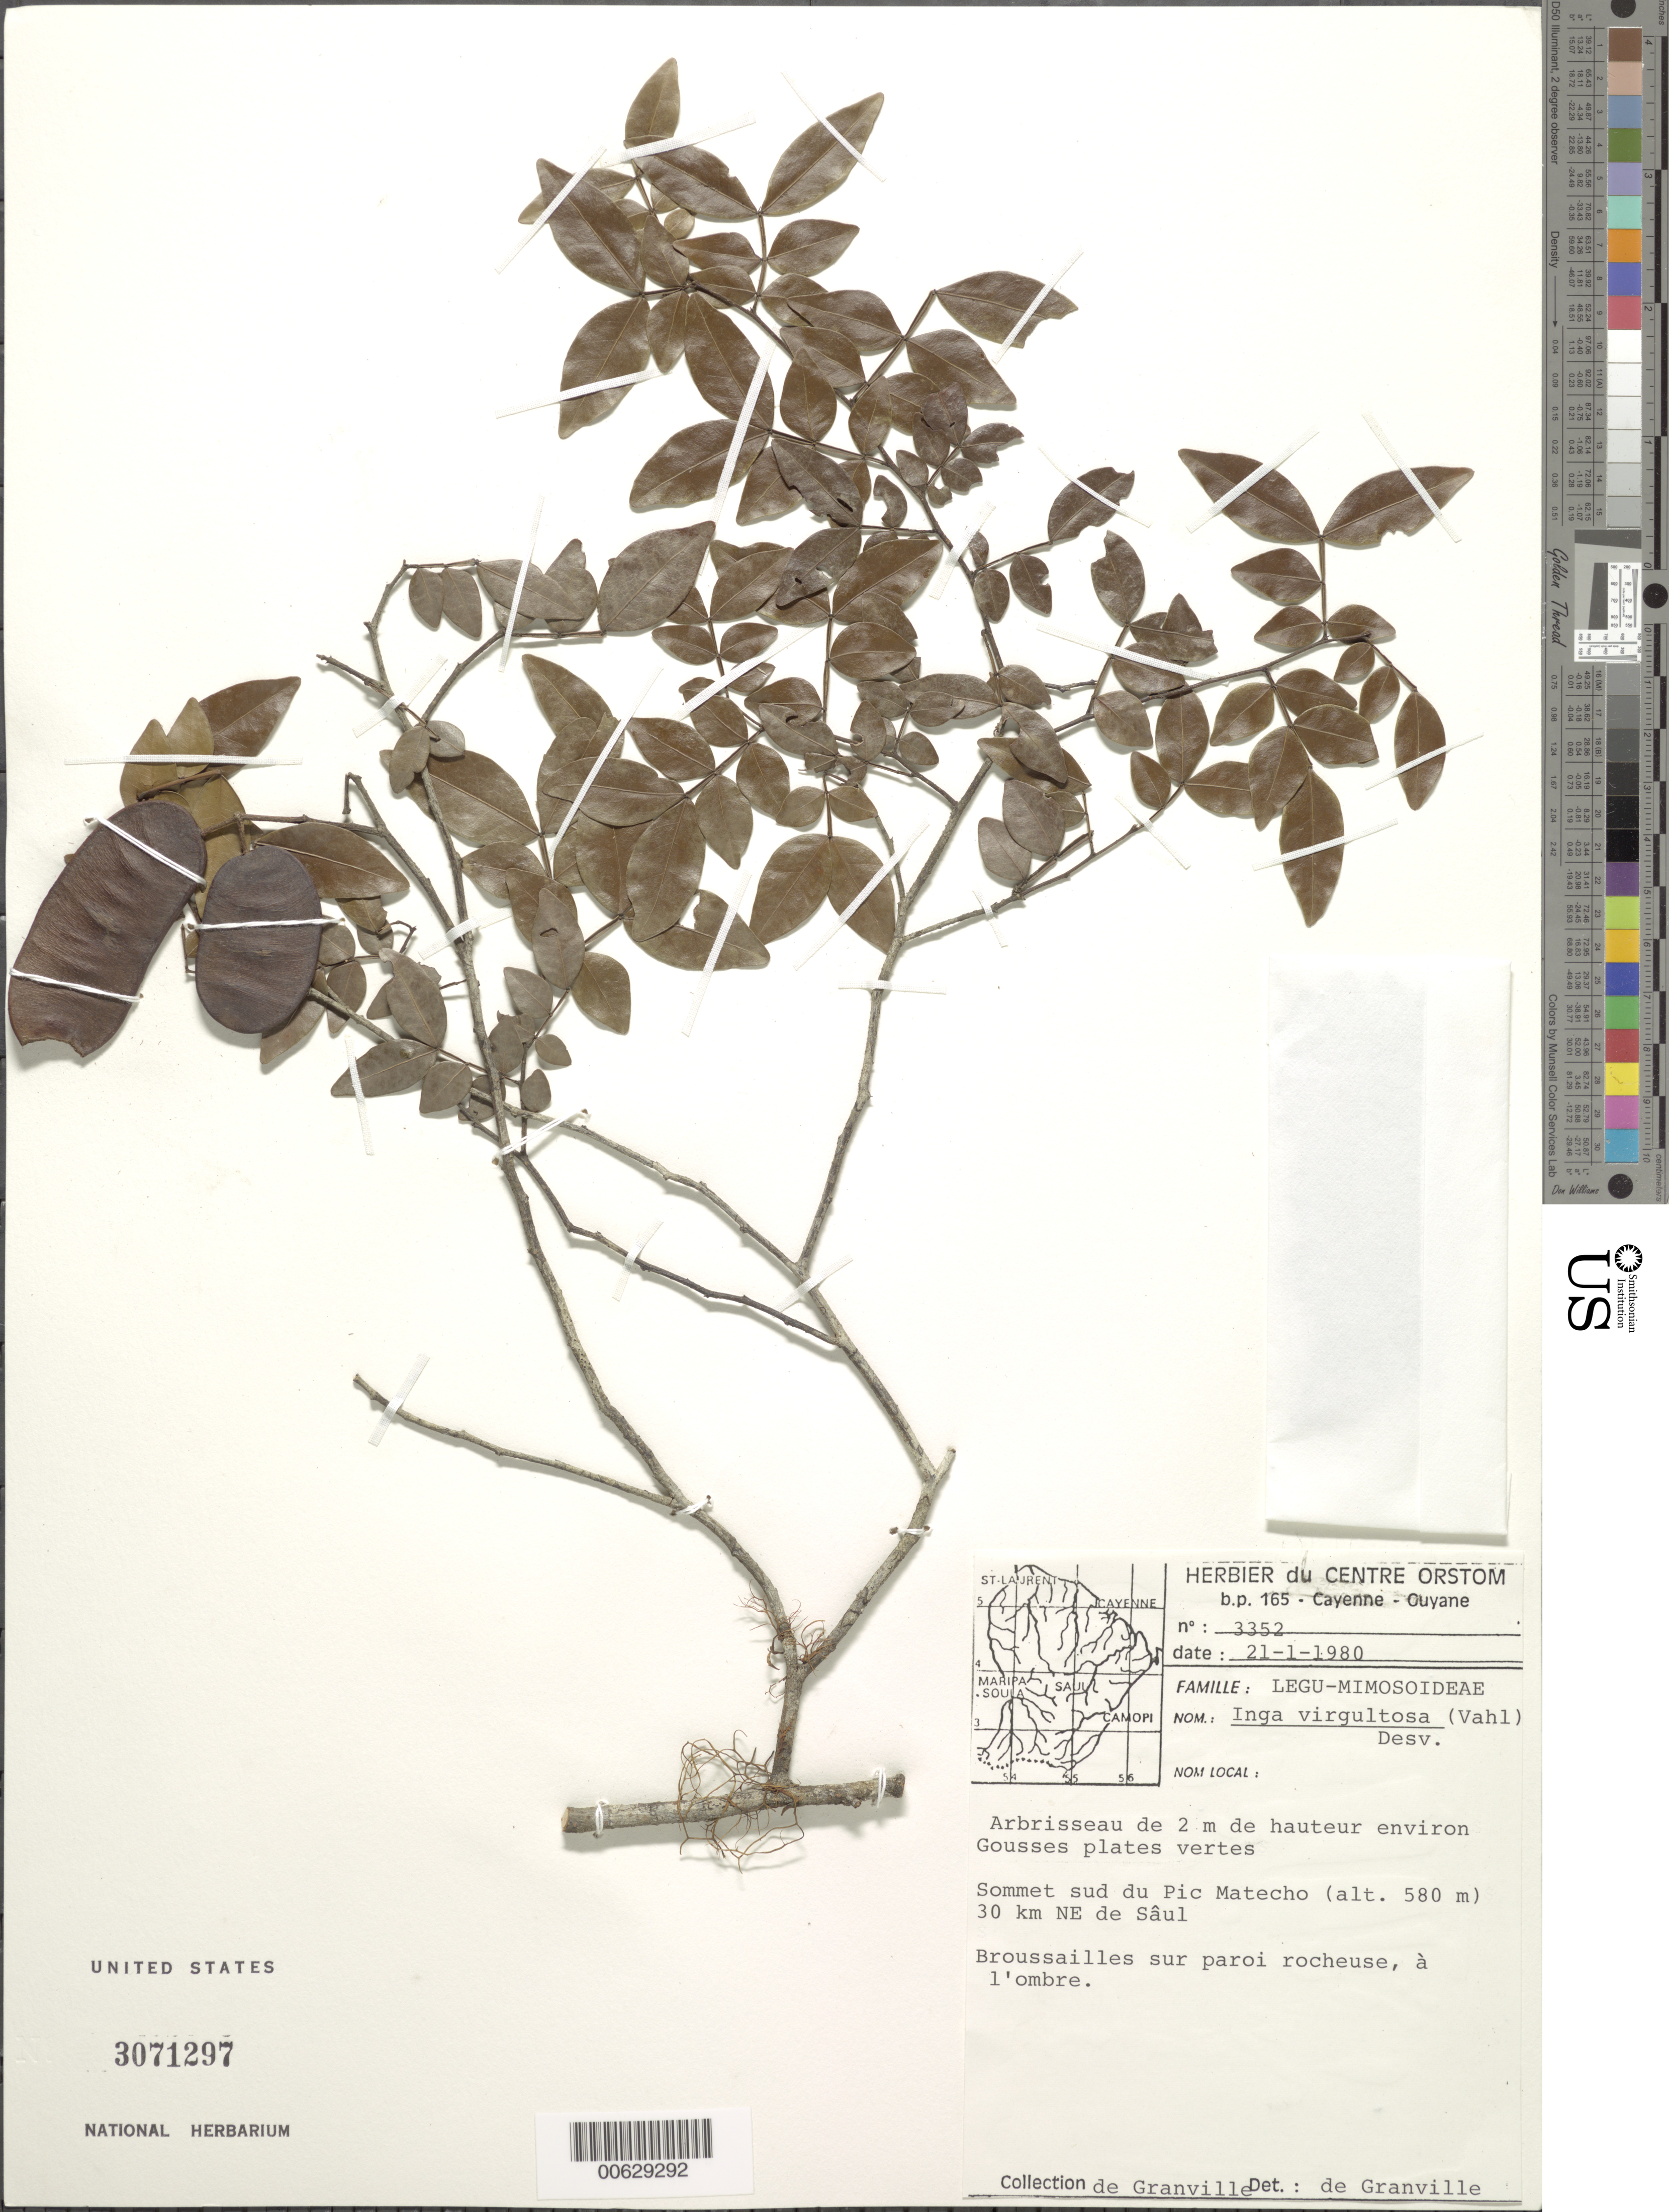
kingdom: Plantae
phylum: Tracheophyta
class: Magnoliopsida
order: Fabales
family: Fabaceae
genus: Inga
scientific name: Inga virgultosa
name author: (Vahl) Desv.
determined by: Granville, J. J. de, (CAY), Institut de Recherche pour le Developpement (IRD) (FRENCH GUIANA)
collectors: J.-J. de Granville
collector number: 3352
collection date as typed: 21-Jan-80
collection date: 1980-01-21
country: French Guiana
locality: Saül, 30 km NE of; sommet sud du Pic Matecho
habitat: Broussailles sur paroi rocheuse, a l'ombre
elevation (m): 580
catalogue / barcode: US 3071297